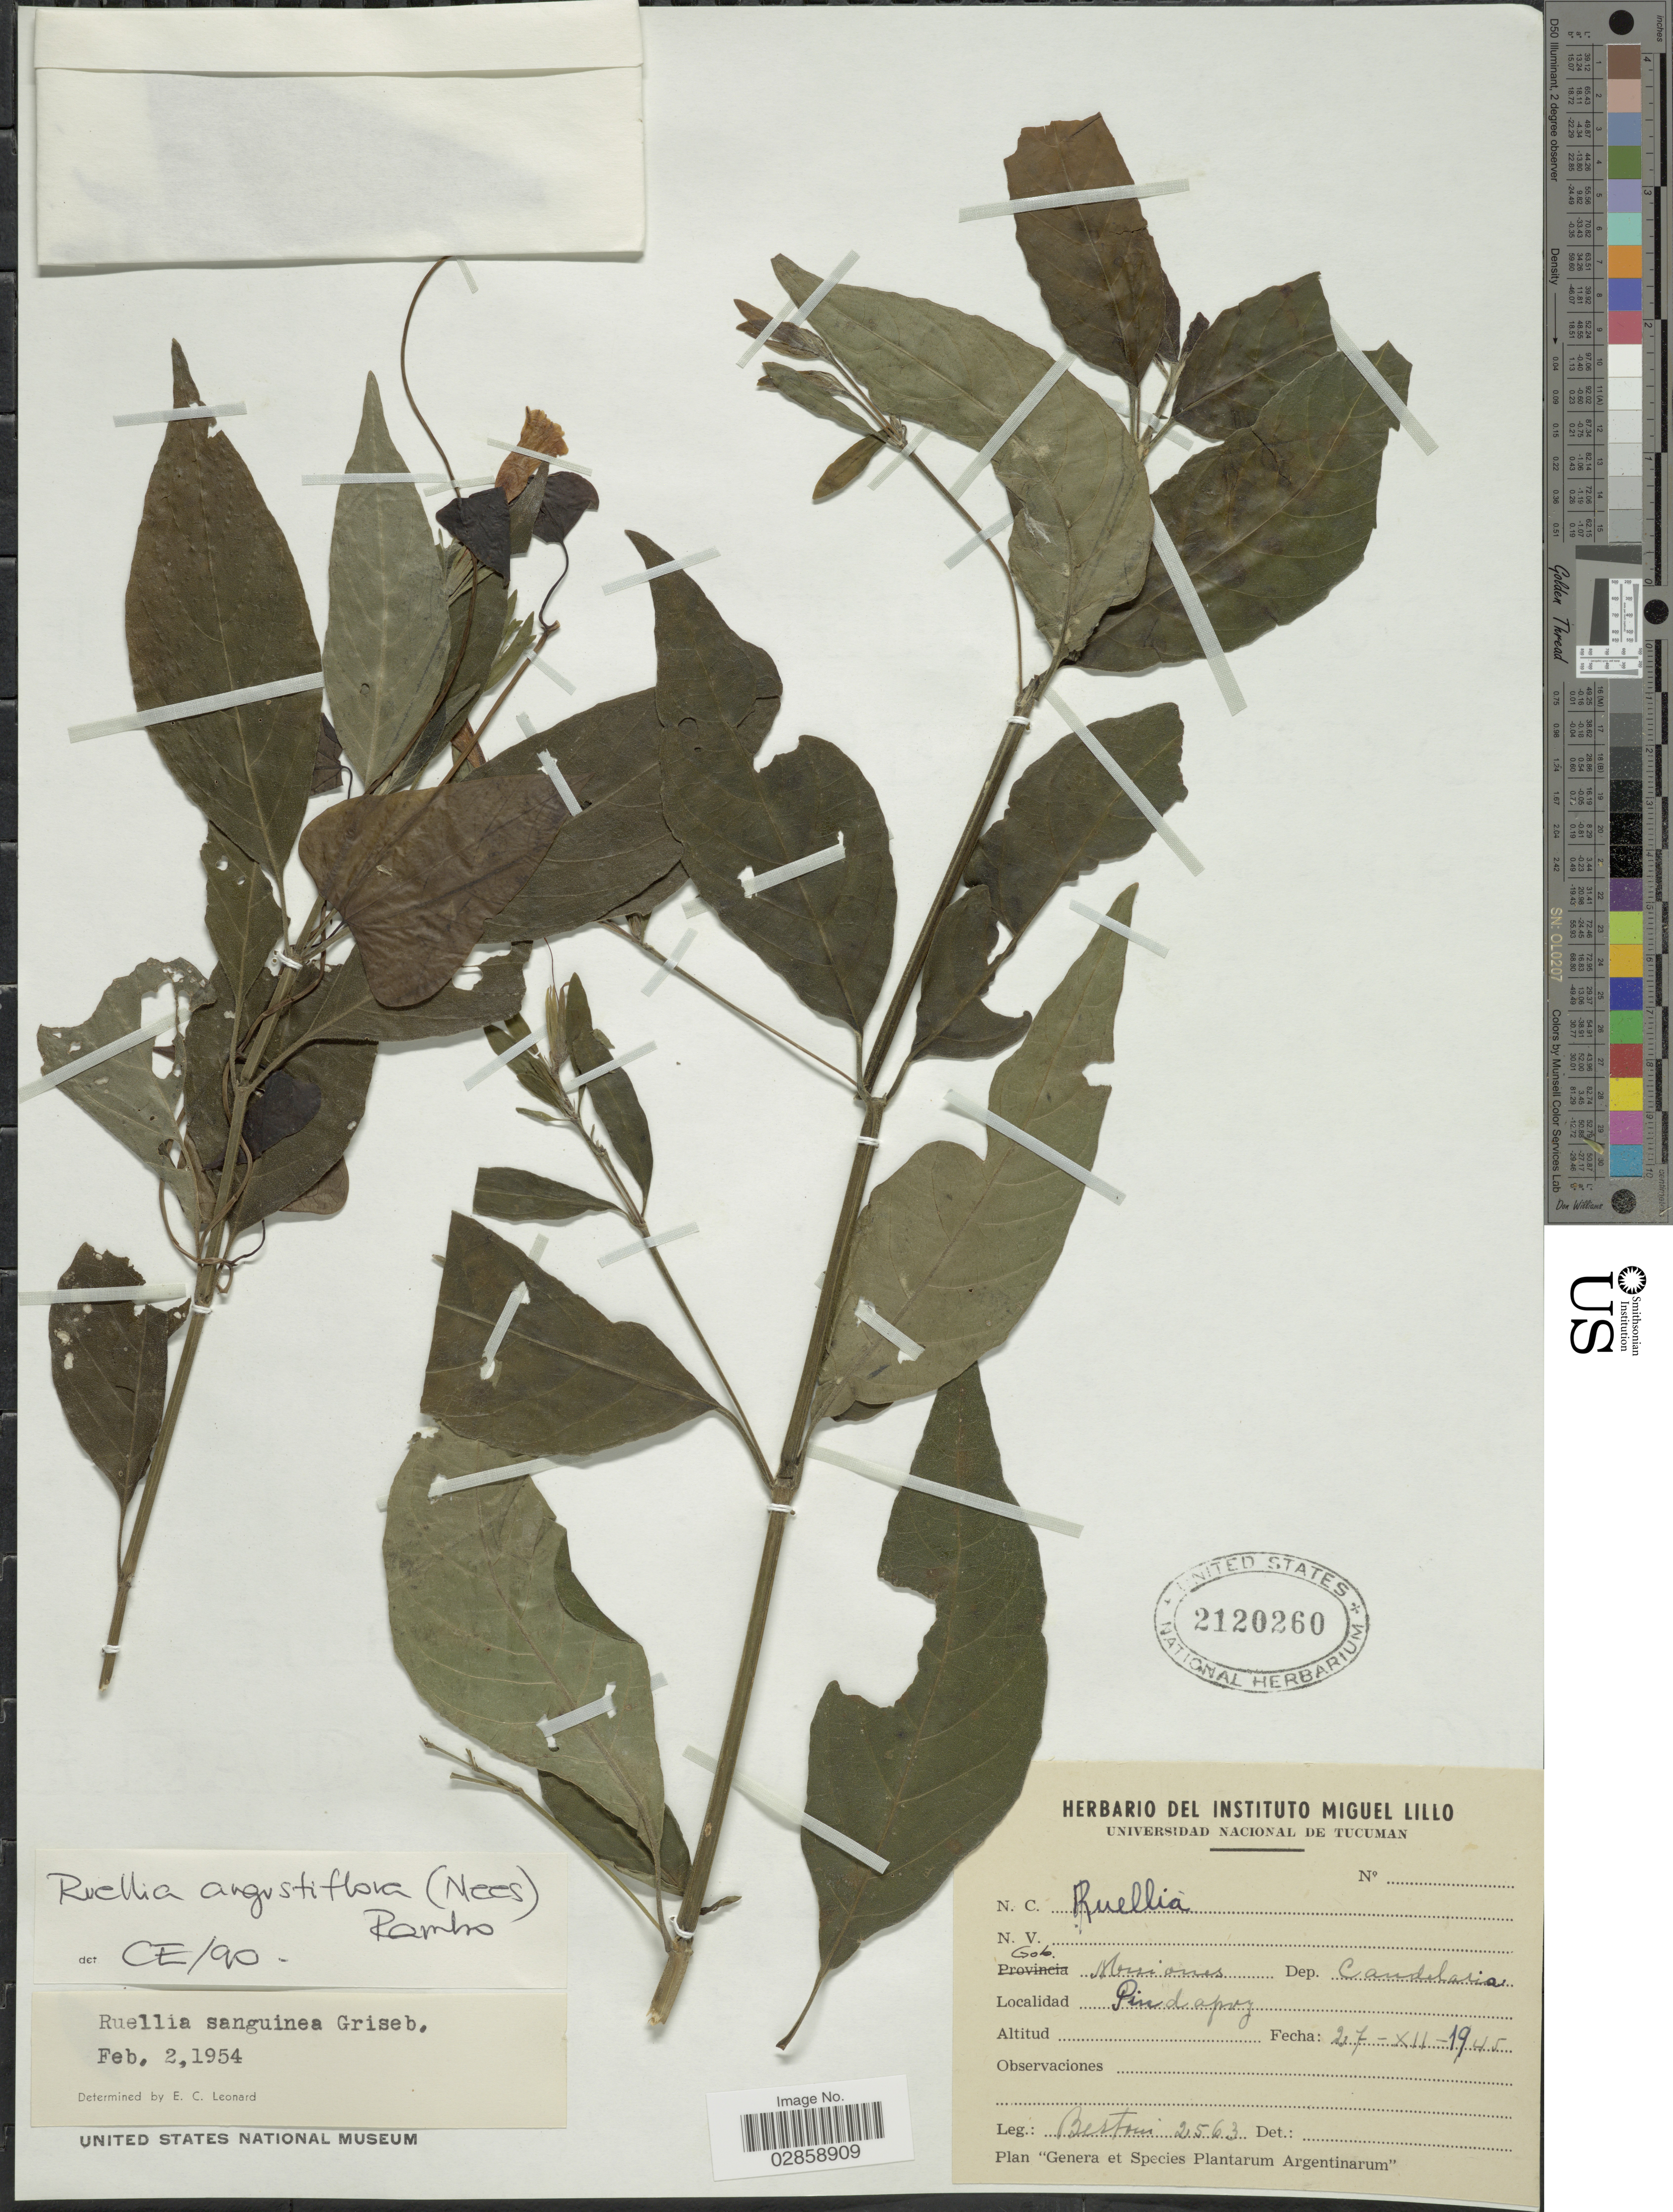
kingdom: Plantae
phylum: Tracheophyta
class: Magnoliopsida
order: Lamiales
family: Acanthaceae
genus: Ruellia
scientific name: Ruellia angustiflora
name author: (Nees) Lindau ex Rambo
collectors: -- Bertoni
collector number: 2563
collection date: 1945-12-27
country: Argentina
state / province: Misiones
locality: Gob. Misiones. Dep. Candelaria. Pindapoy.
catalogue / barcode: US 2120260